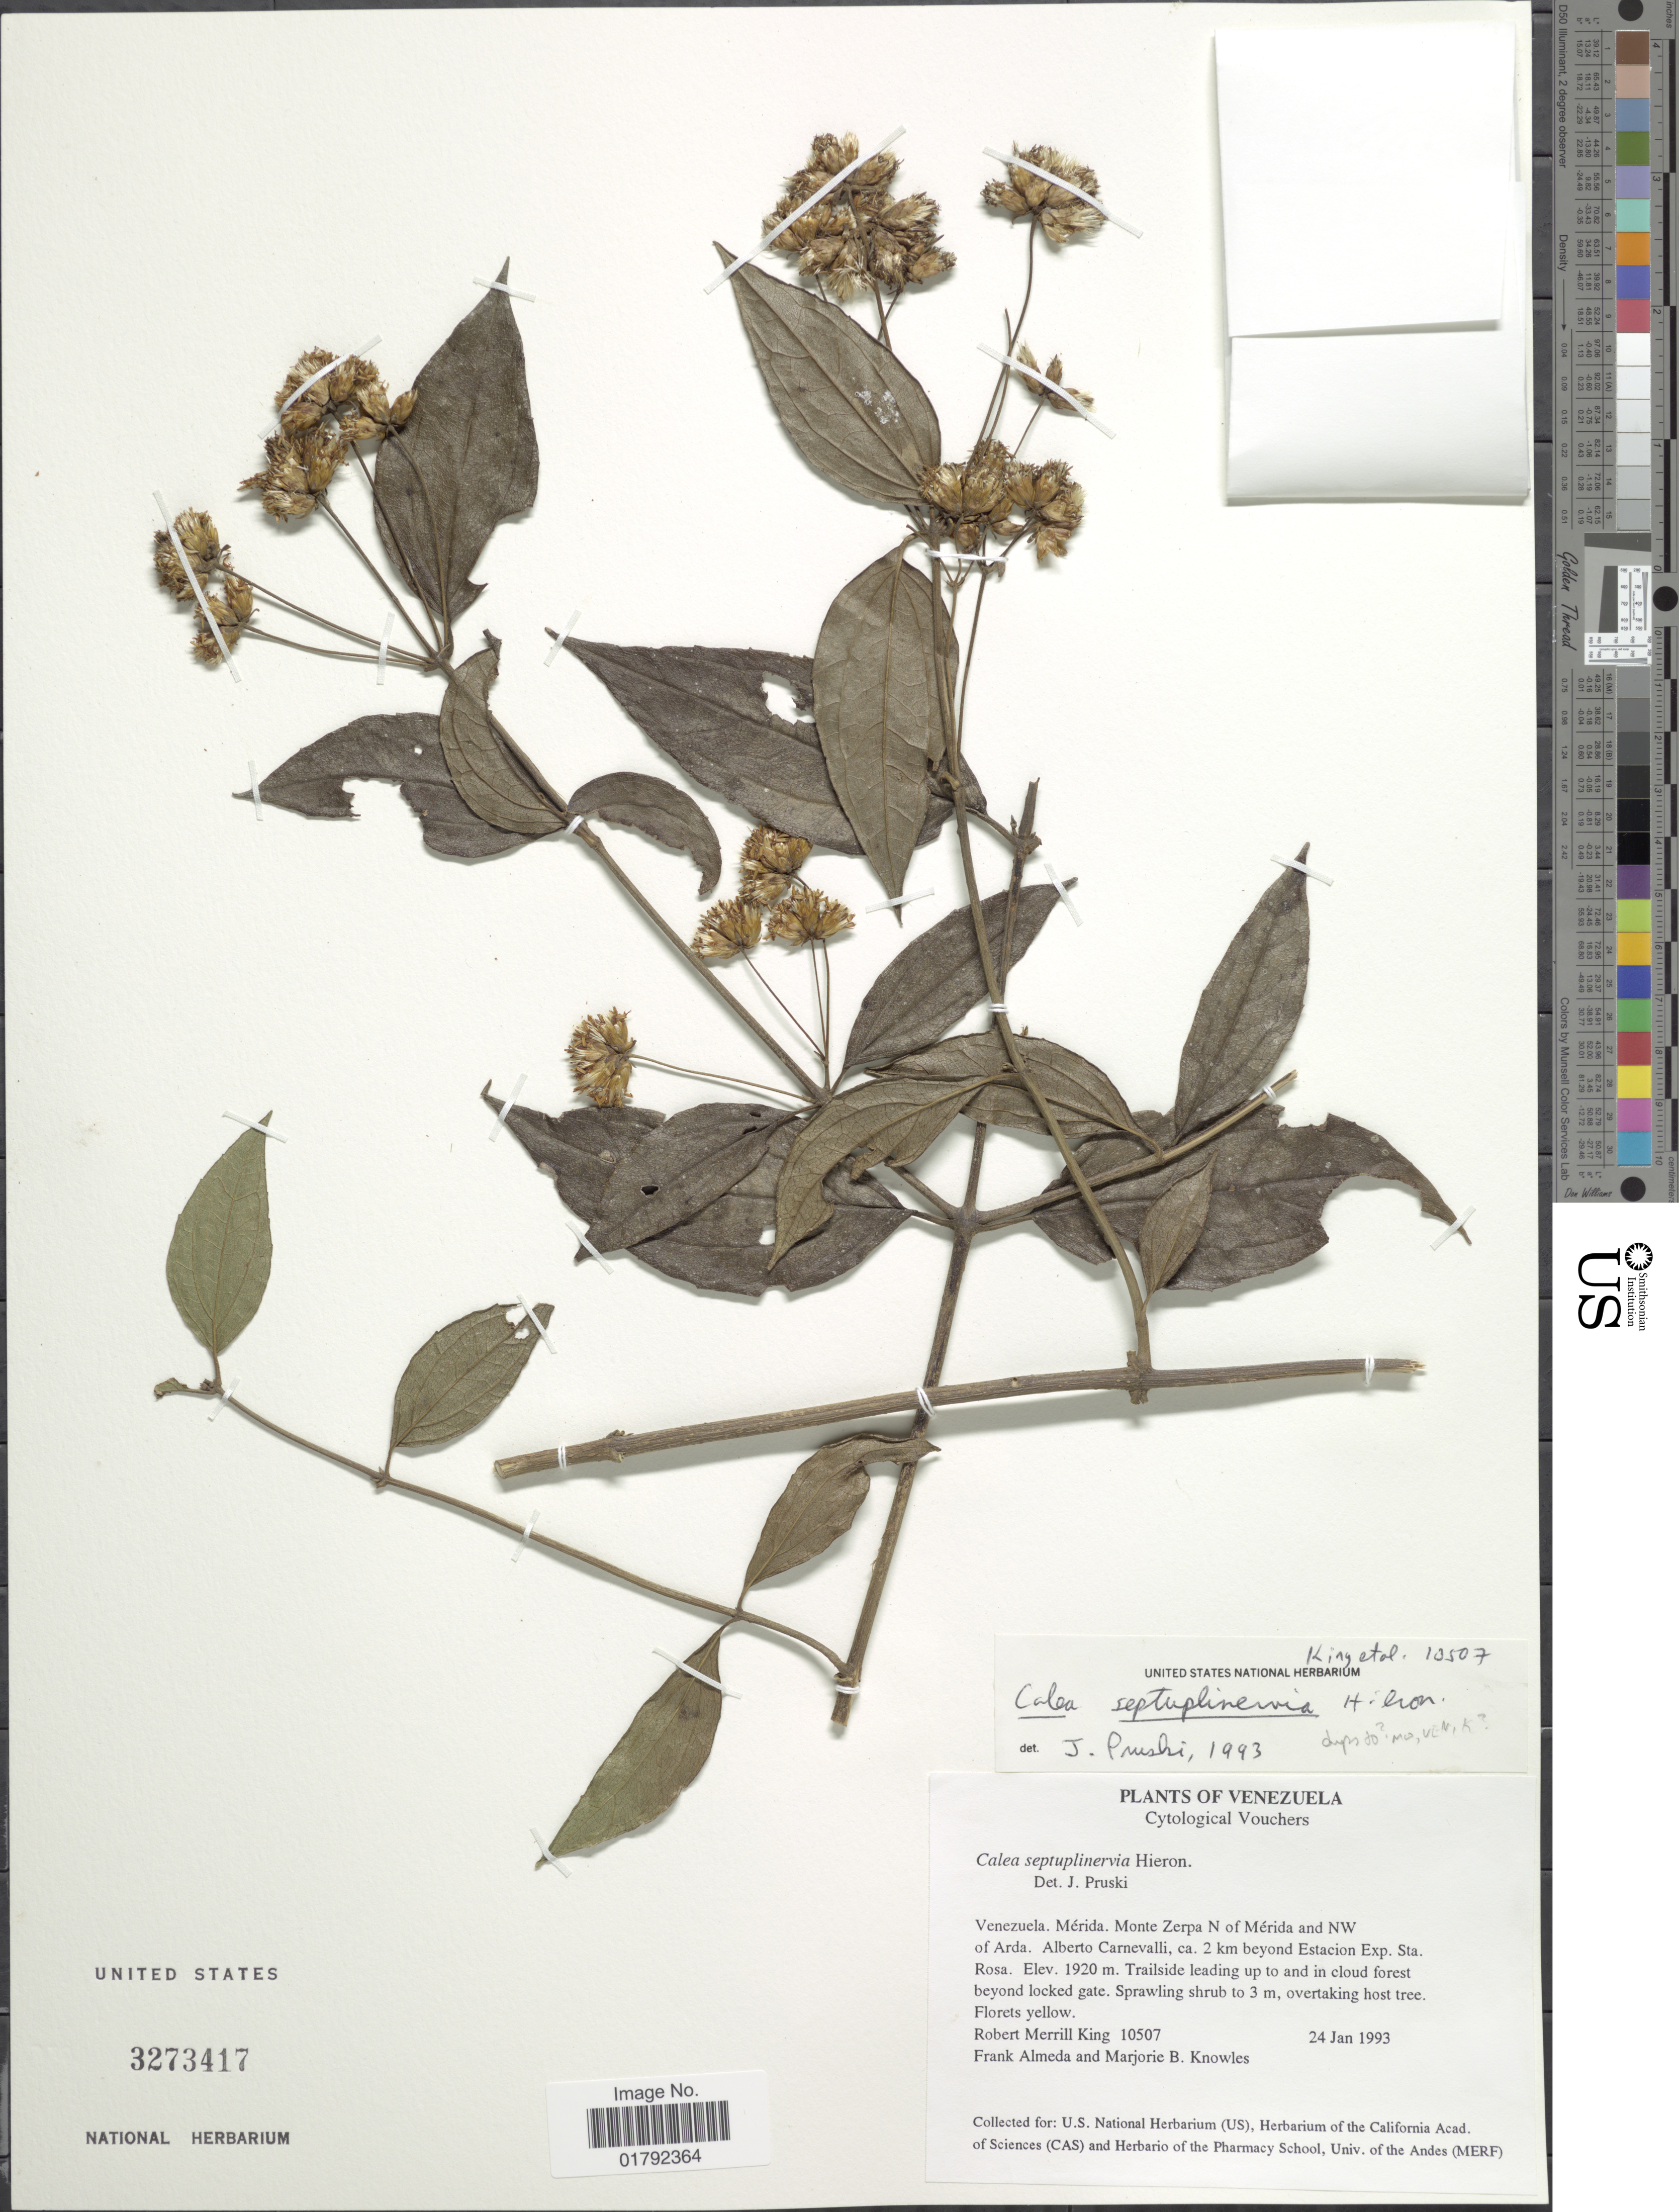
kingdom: Plantae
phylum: Tracheophyta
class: Magnoliopsida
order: Asterales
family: Asteraceae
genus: Calea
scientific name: Calea septuplinervia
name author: Hieron.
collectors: R. M. King, F. Almeda & M. B. Knowles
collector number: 10507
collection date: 1993-01-24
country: Venezuela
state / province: Mérida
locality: Monte Zerpa N of Merida and NW of Arda, Alberto Carnevalli, ca. 2 km beyond Estacion Exp. Sta. Rosa, trailside leading up to and in cloud forest beyond locked gate.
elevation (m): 1920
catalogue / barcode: US 3273417